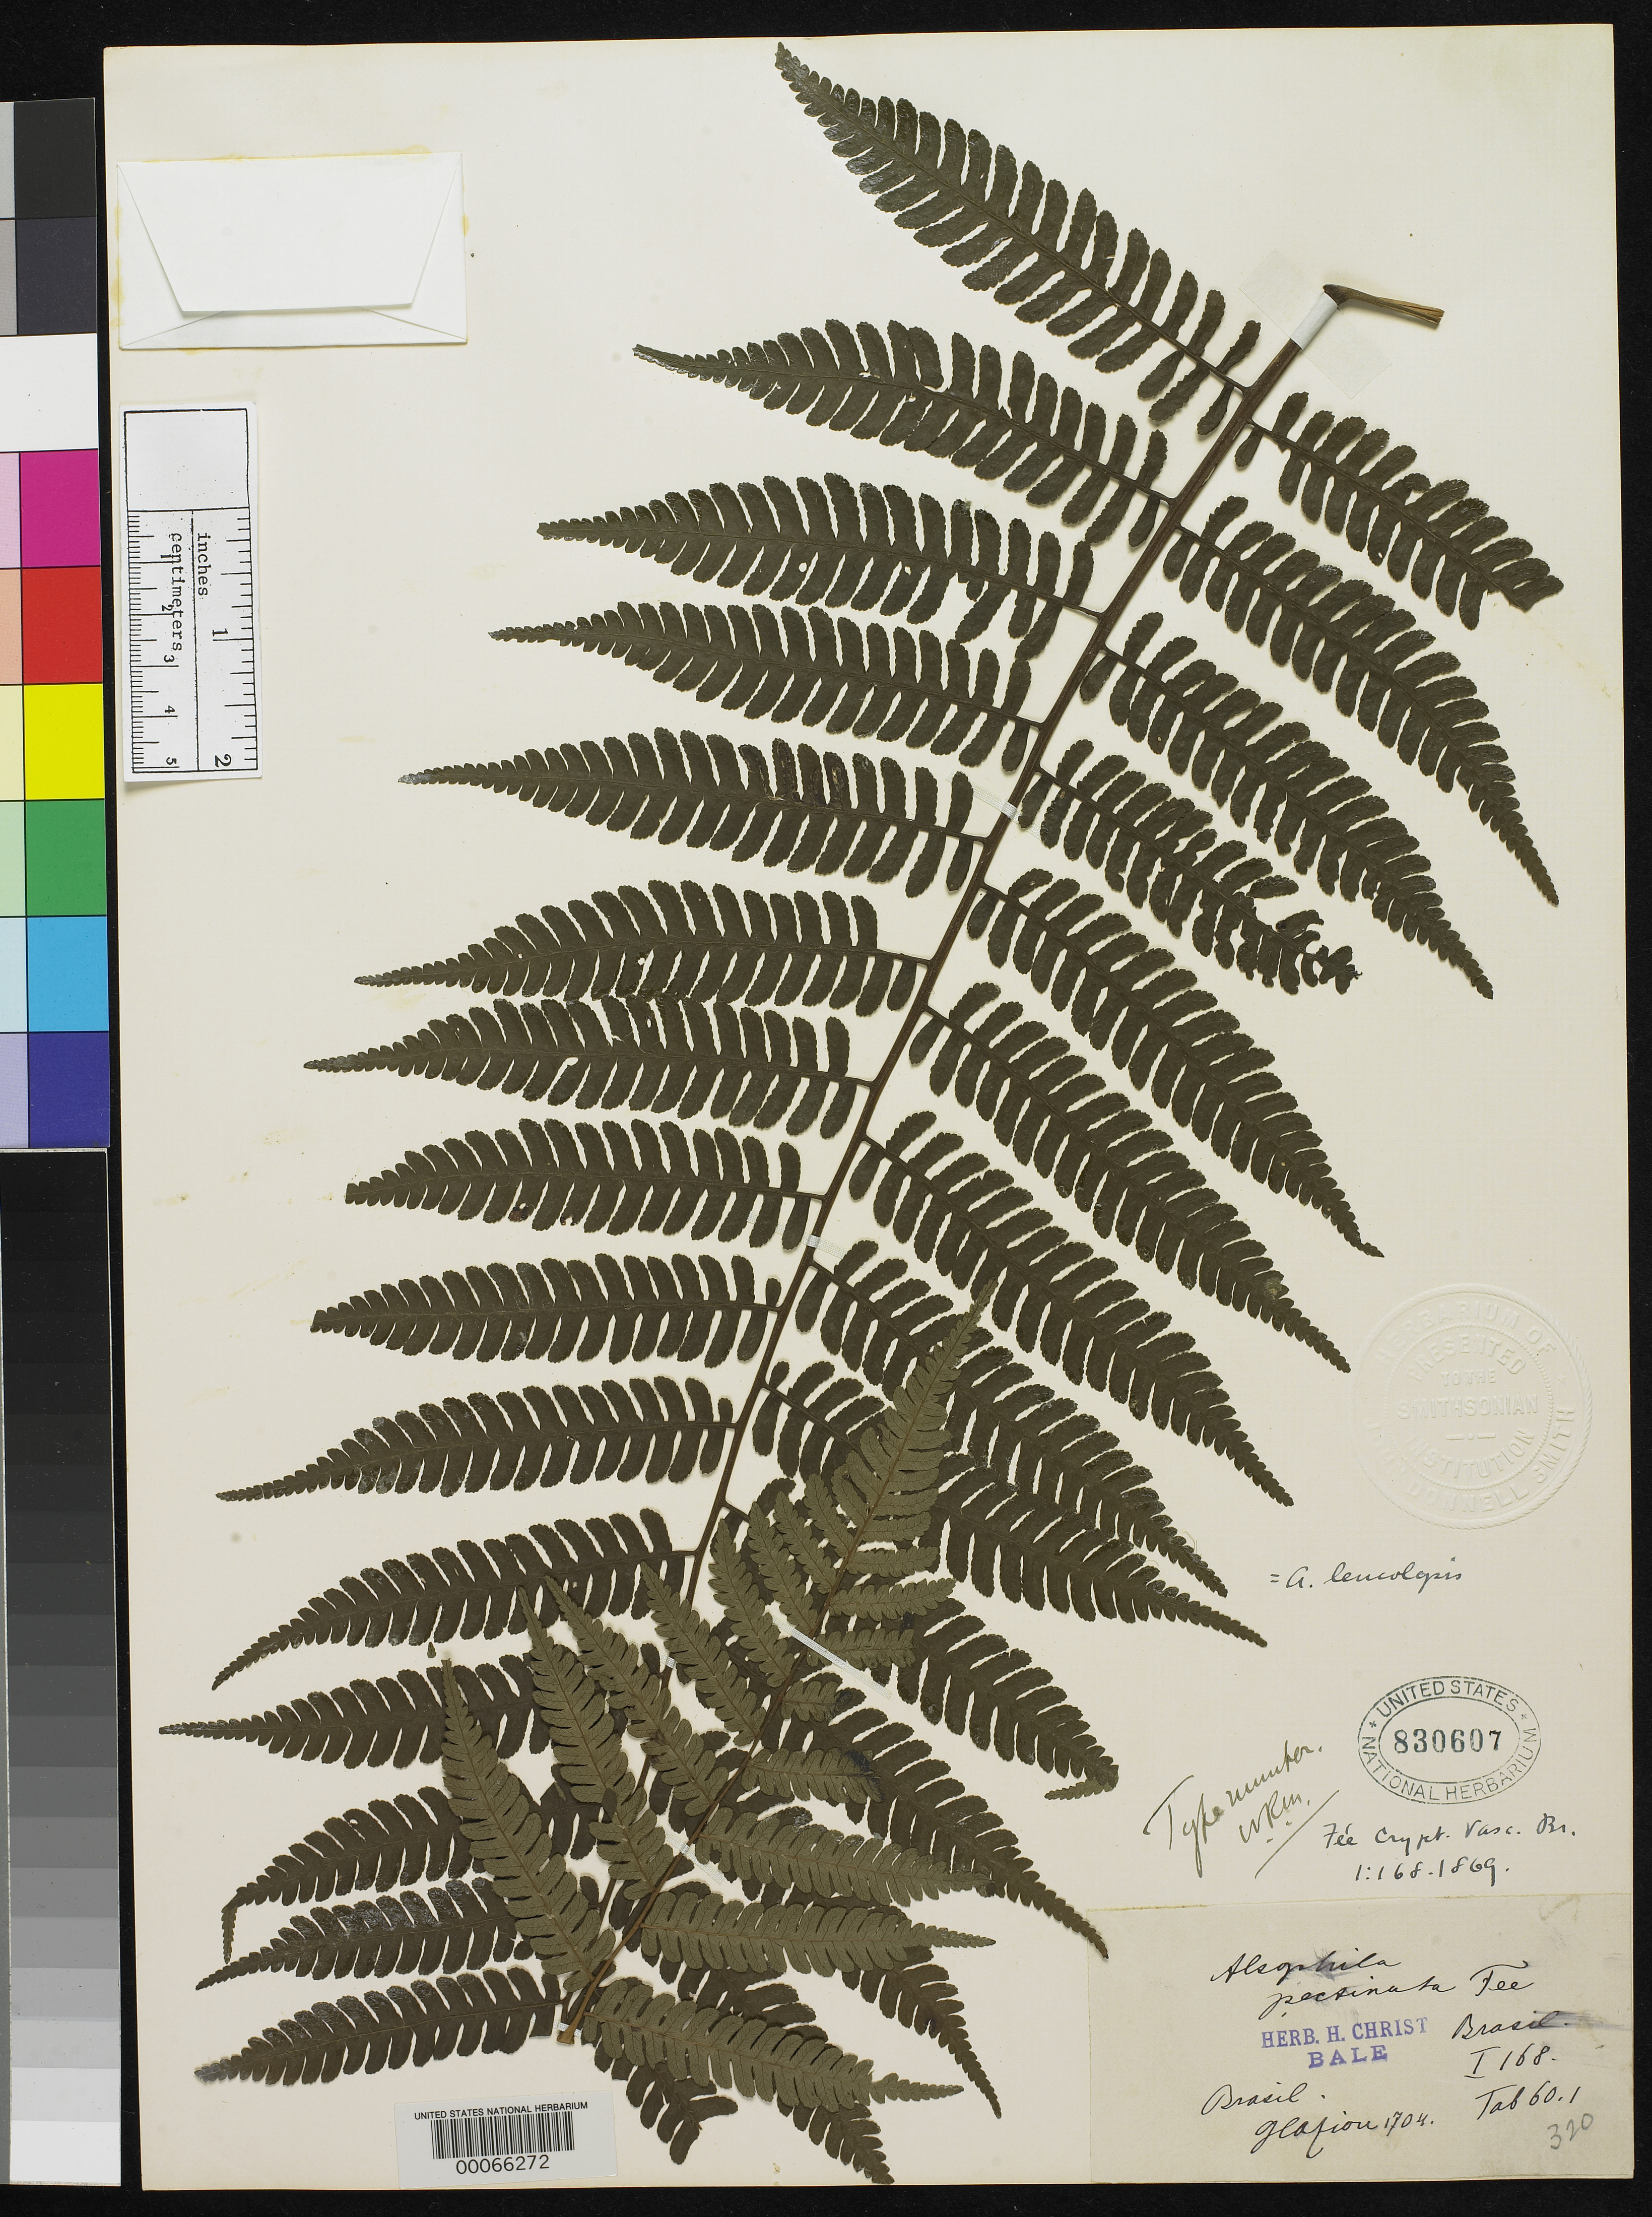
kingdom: Plantae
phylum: Tracheophyta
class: Polypodiopsida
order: Cyatheales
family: Cyatheaceae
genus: Alsophila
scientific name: Alsophila pectinata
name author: Fée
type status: Type Collection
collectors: A. F. M. Glaziou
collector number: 1704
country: Brazil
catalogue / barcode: US 830607